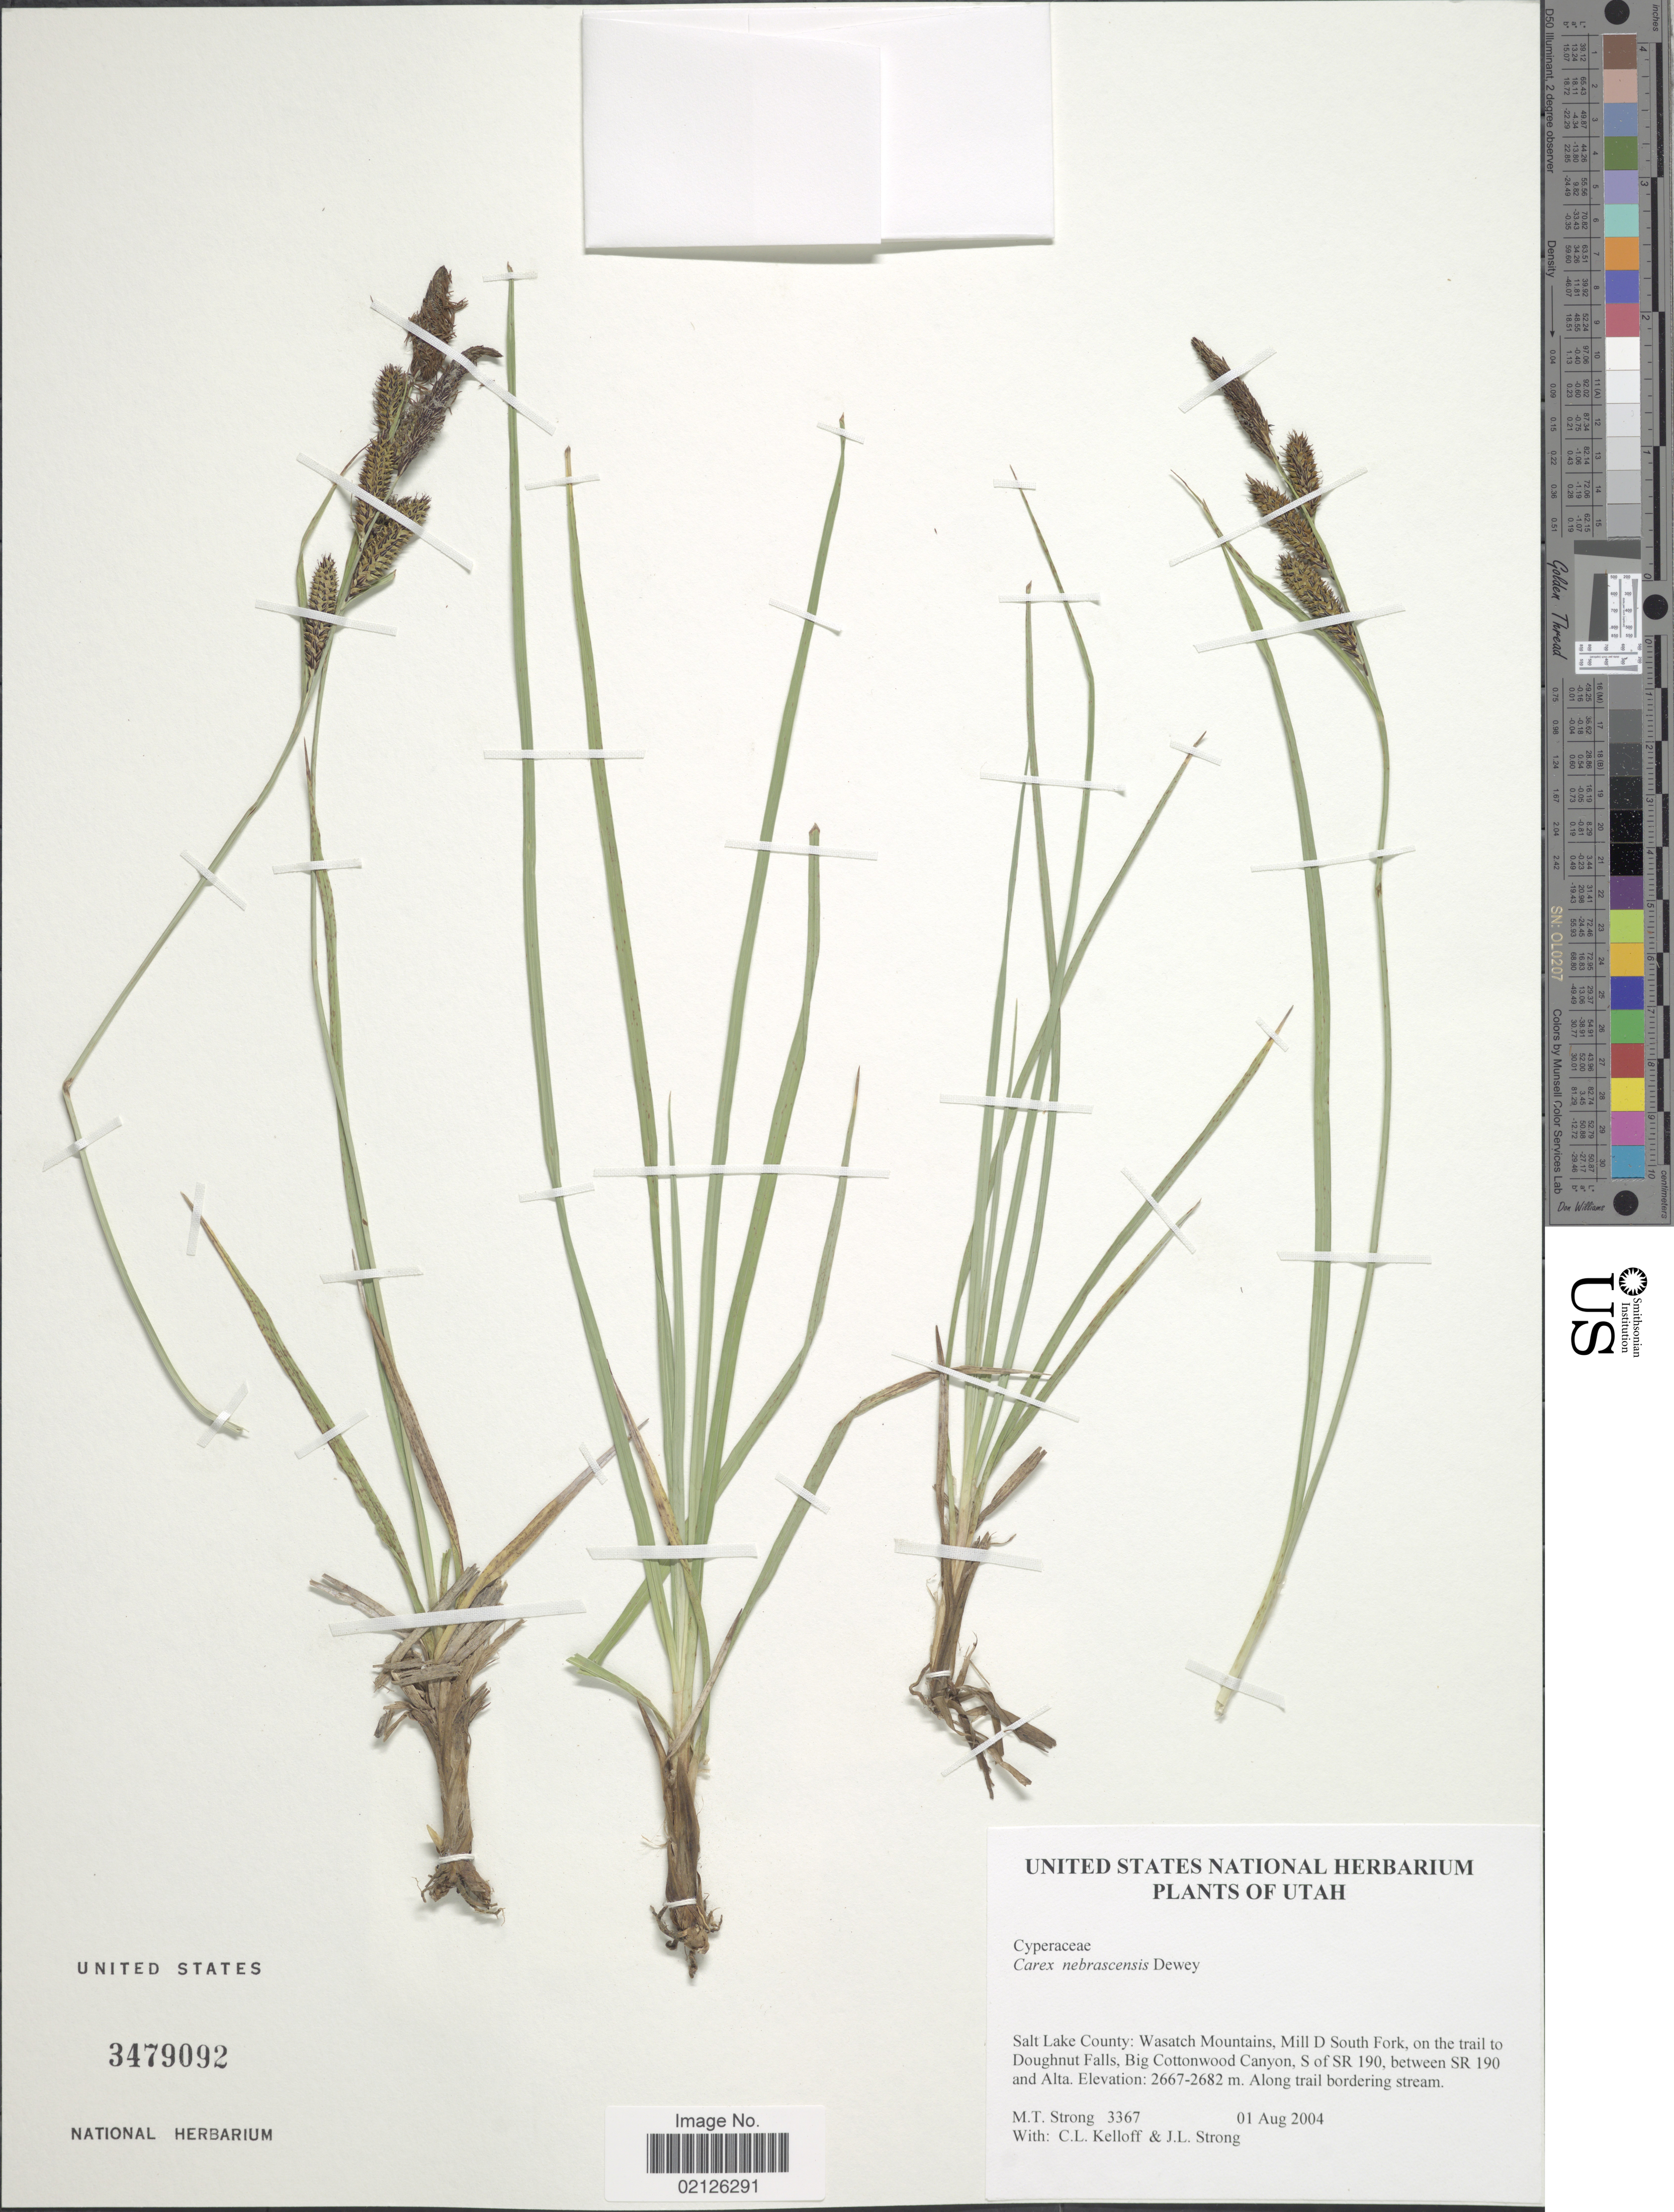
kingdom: Plantae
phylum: Tracheophyta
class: Liliopsida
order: Poales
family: Cyperaceae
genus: Carex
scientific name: Carex nebrascensis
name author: Dewey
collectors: M. T. Strong, C. L. Kelloff & J. L. Strong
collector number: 3367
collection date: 2004-08-01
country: United States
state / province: Utah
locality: Salt Lake County: Wasatch Mountain, Mill D South Fork, on the trail to Doughnut Falls, Big Cottonwood Canyon, S of SR 190, between SR 190 and Alta. Along trail bordering stream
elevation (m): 2667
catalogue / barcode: US 3479092